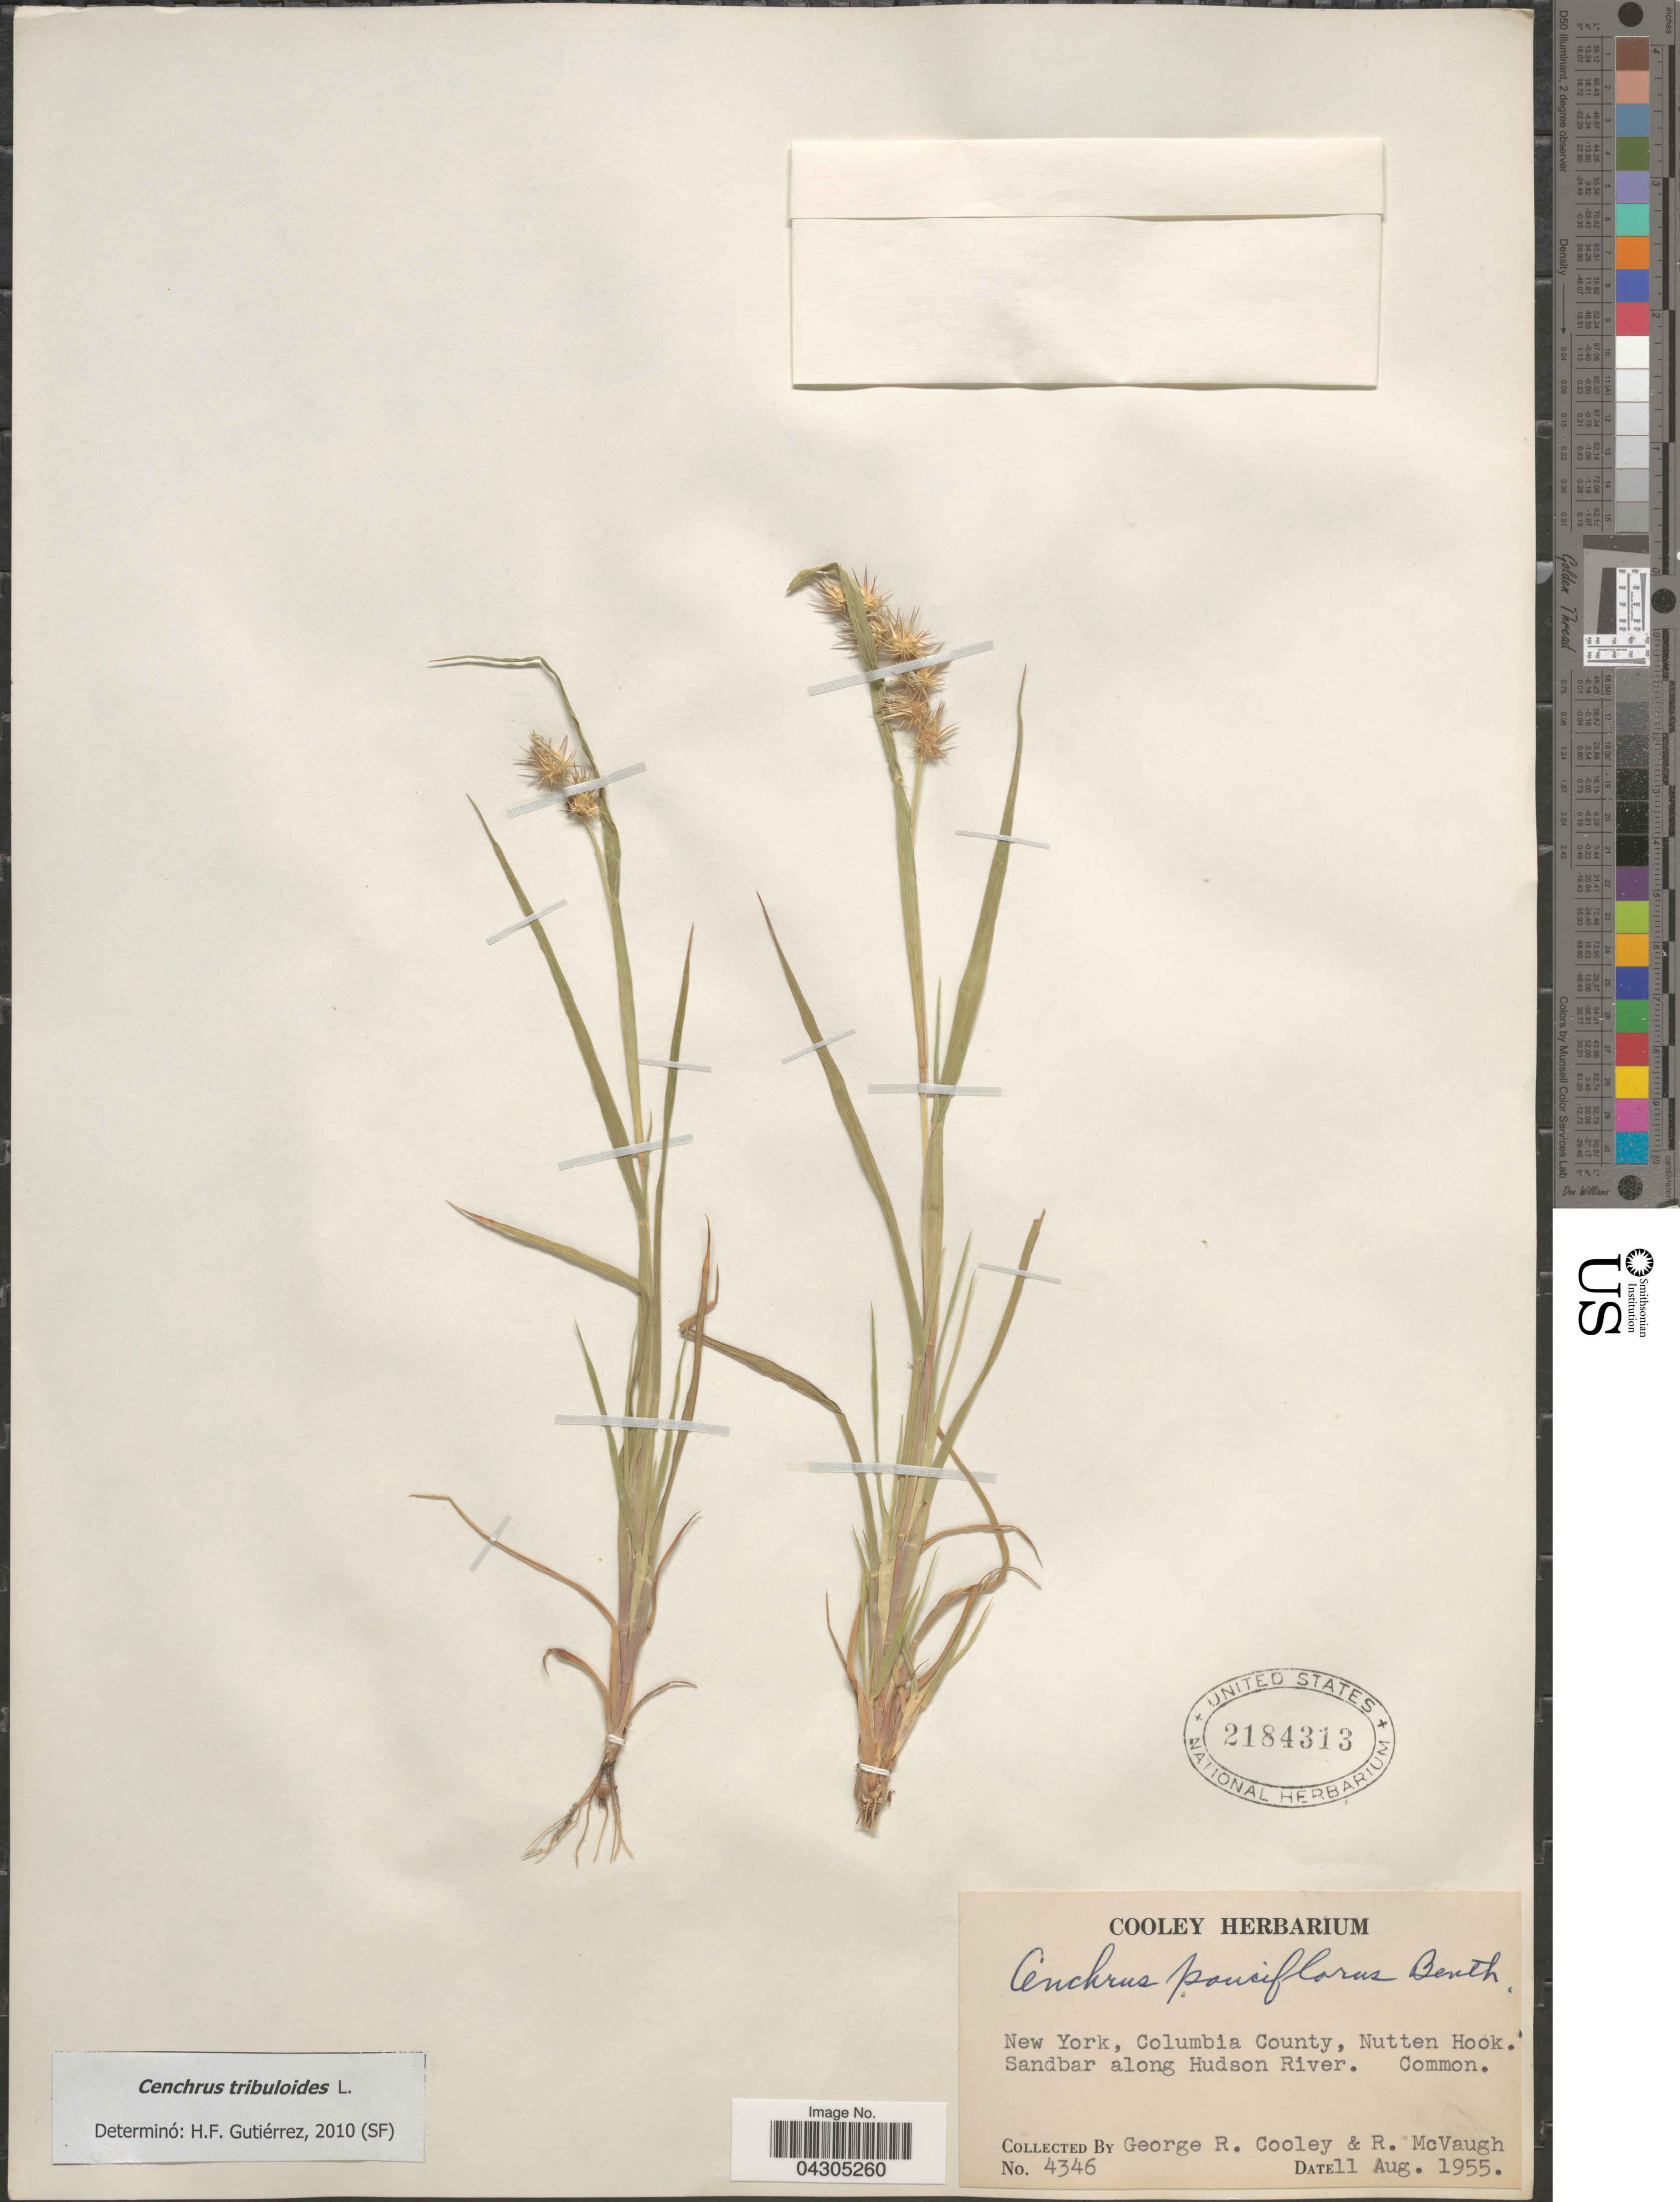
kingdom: Plantae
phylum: Tracheophyta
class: Liliopsida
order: Poales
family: Poaceae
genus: Cenchrus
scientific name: Cenchrus tribuloides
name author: L.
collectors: G. R. Cooley & R. McVaugh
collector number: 4346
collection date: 1955-08-11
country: United States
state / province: New York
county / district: Columbia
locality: Columbia County, Nutten Hook. Sandbar along Hudson River.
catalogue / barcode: US 2184313